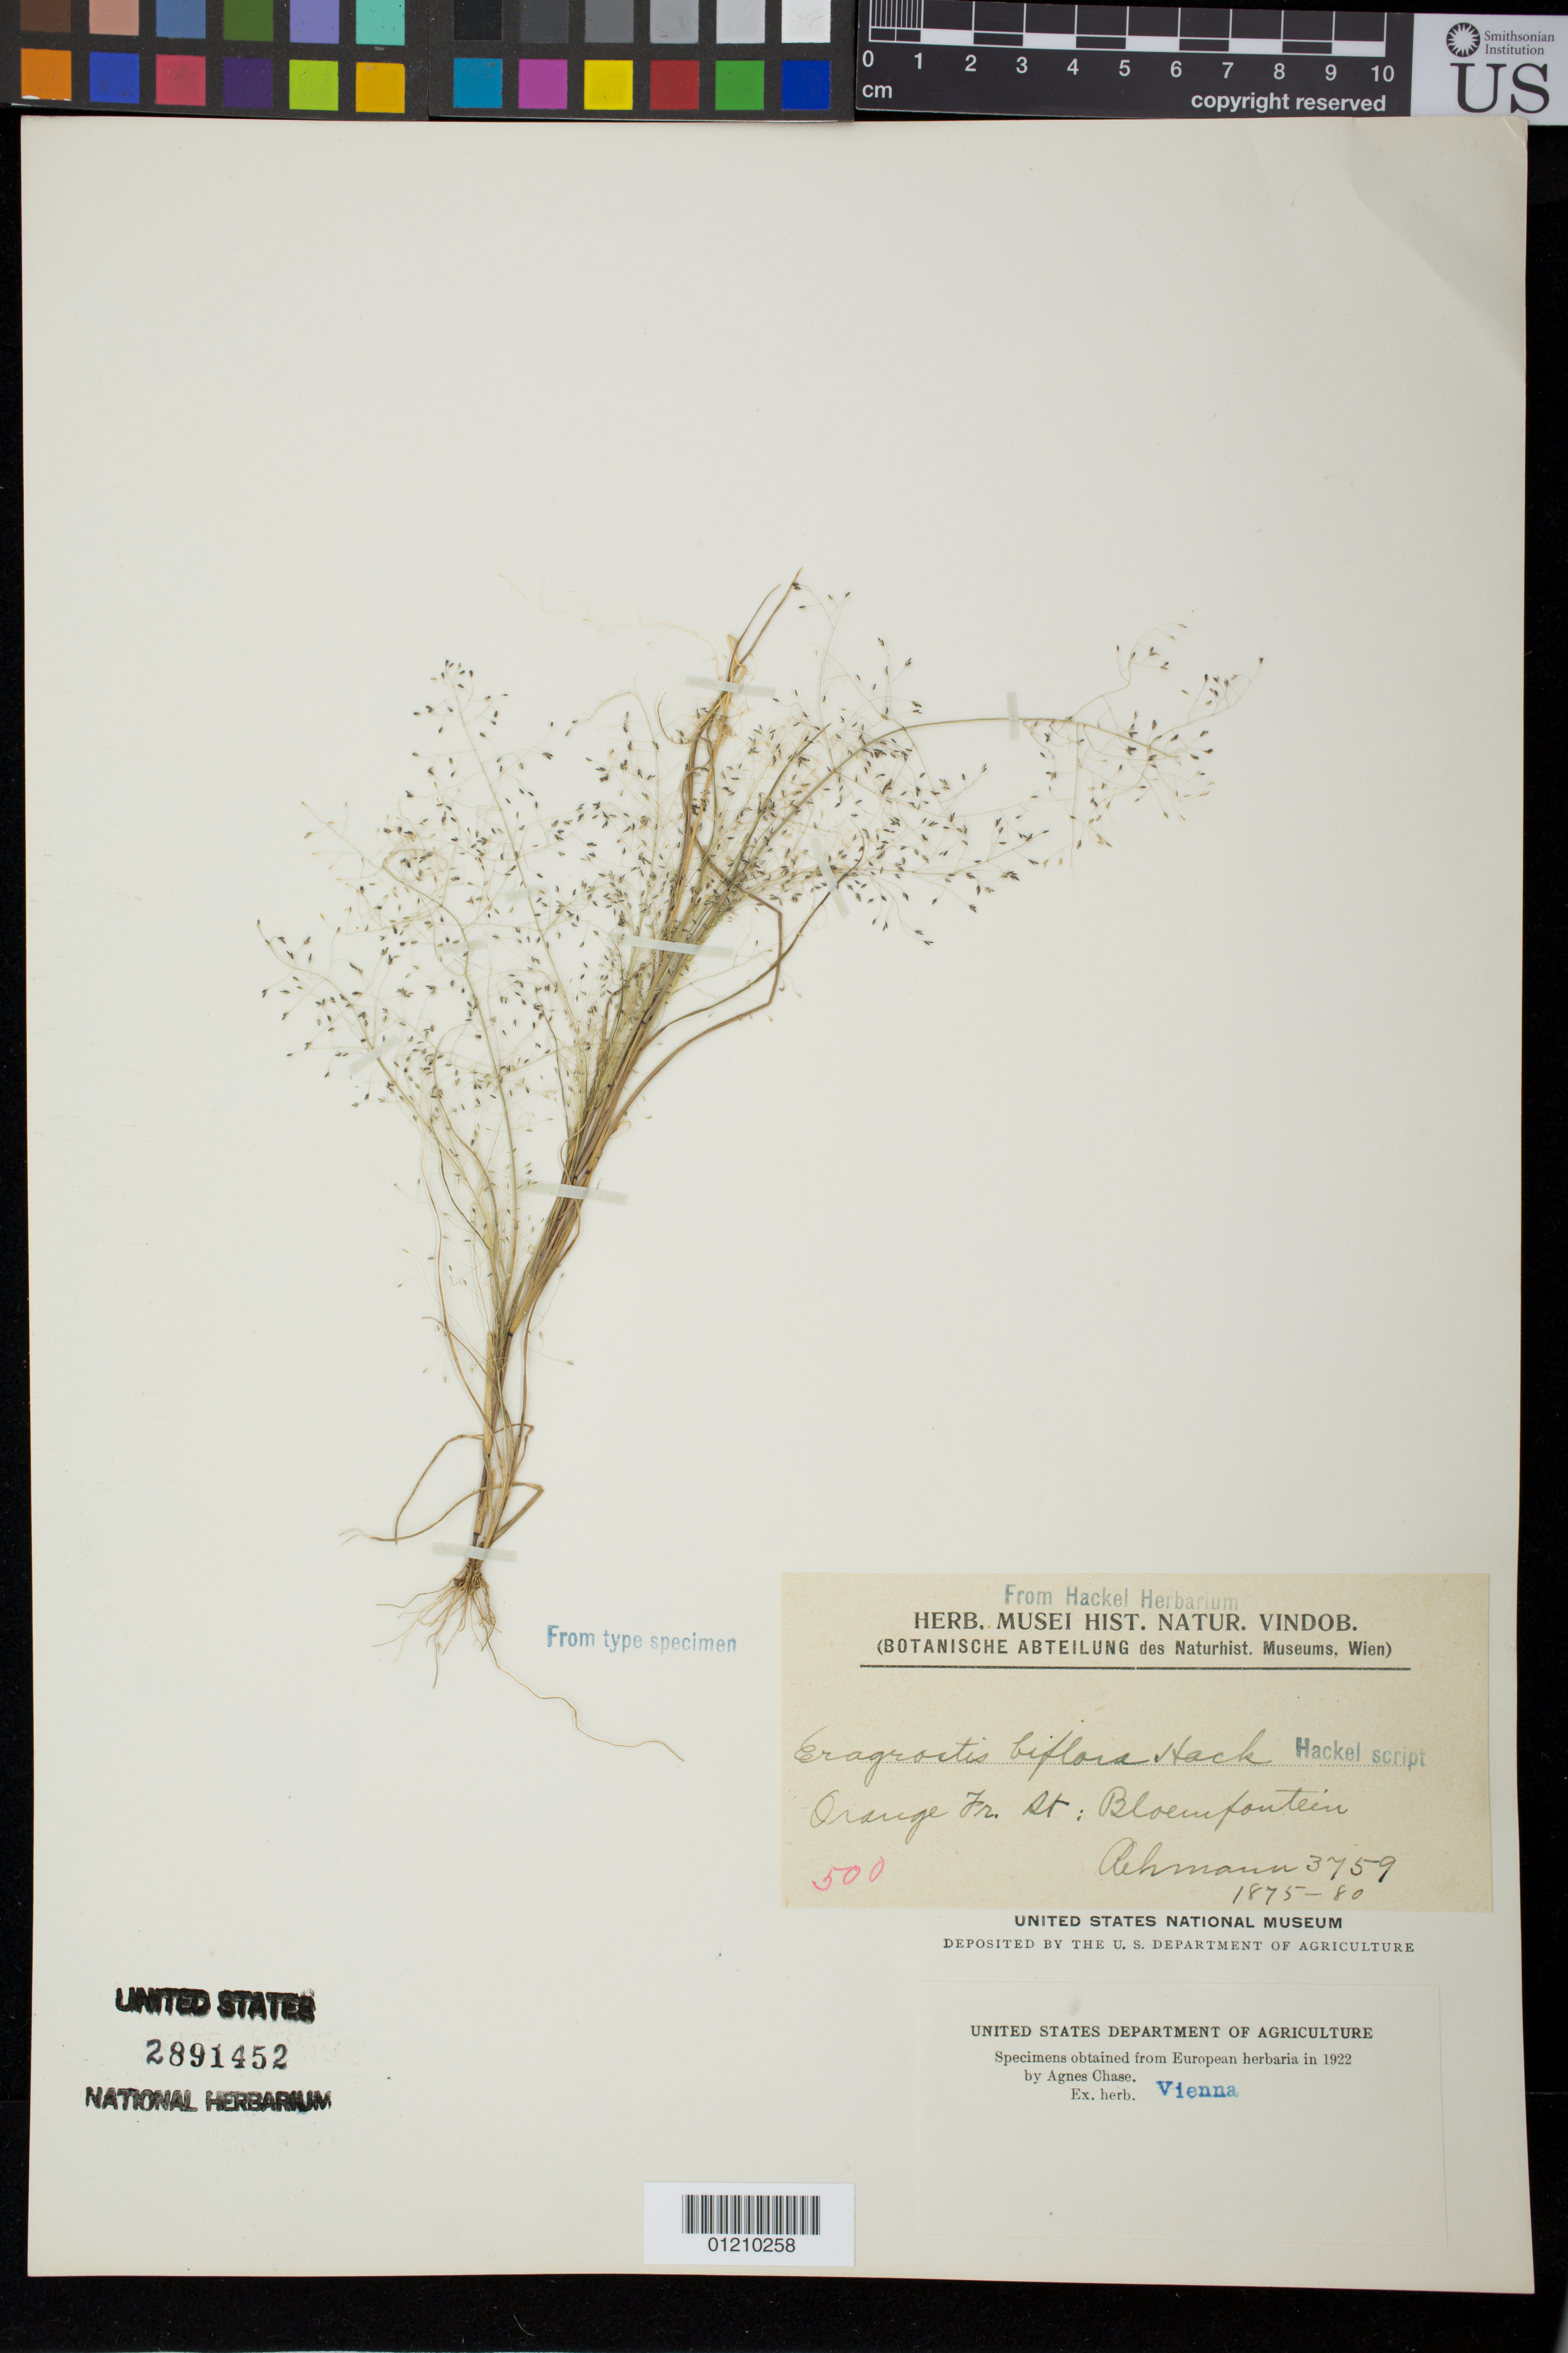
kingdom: Plantae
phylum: Tracheophyta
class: Liliopsida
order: Poales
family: Poaceae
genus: Eragrostis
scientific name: Eragrostis biflora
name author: Hack.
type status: Isosyntype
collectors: A. Rehmann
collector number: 3759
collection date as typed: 1875 to -- --- 1880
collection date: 1875/1880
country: South Africa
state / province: Free State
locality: Bloemfontein.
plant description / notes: Fragmentary material of type specimen ex herb. Vienna.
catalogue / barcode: US 2891452